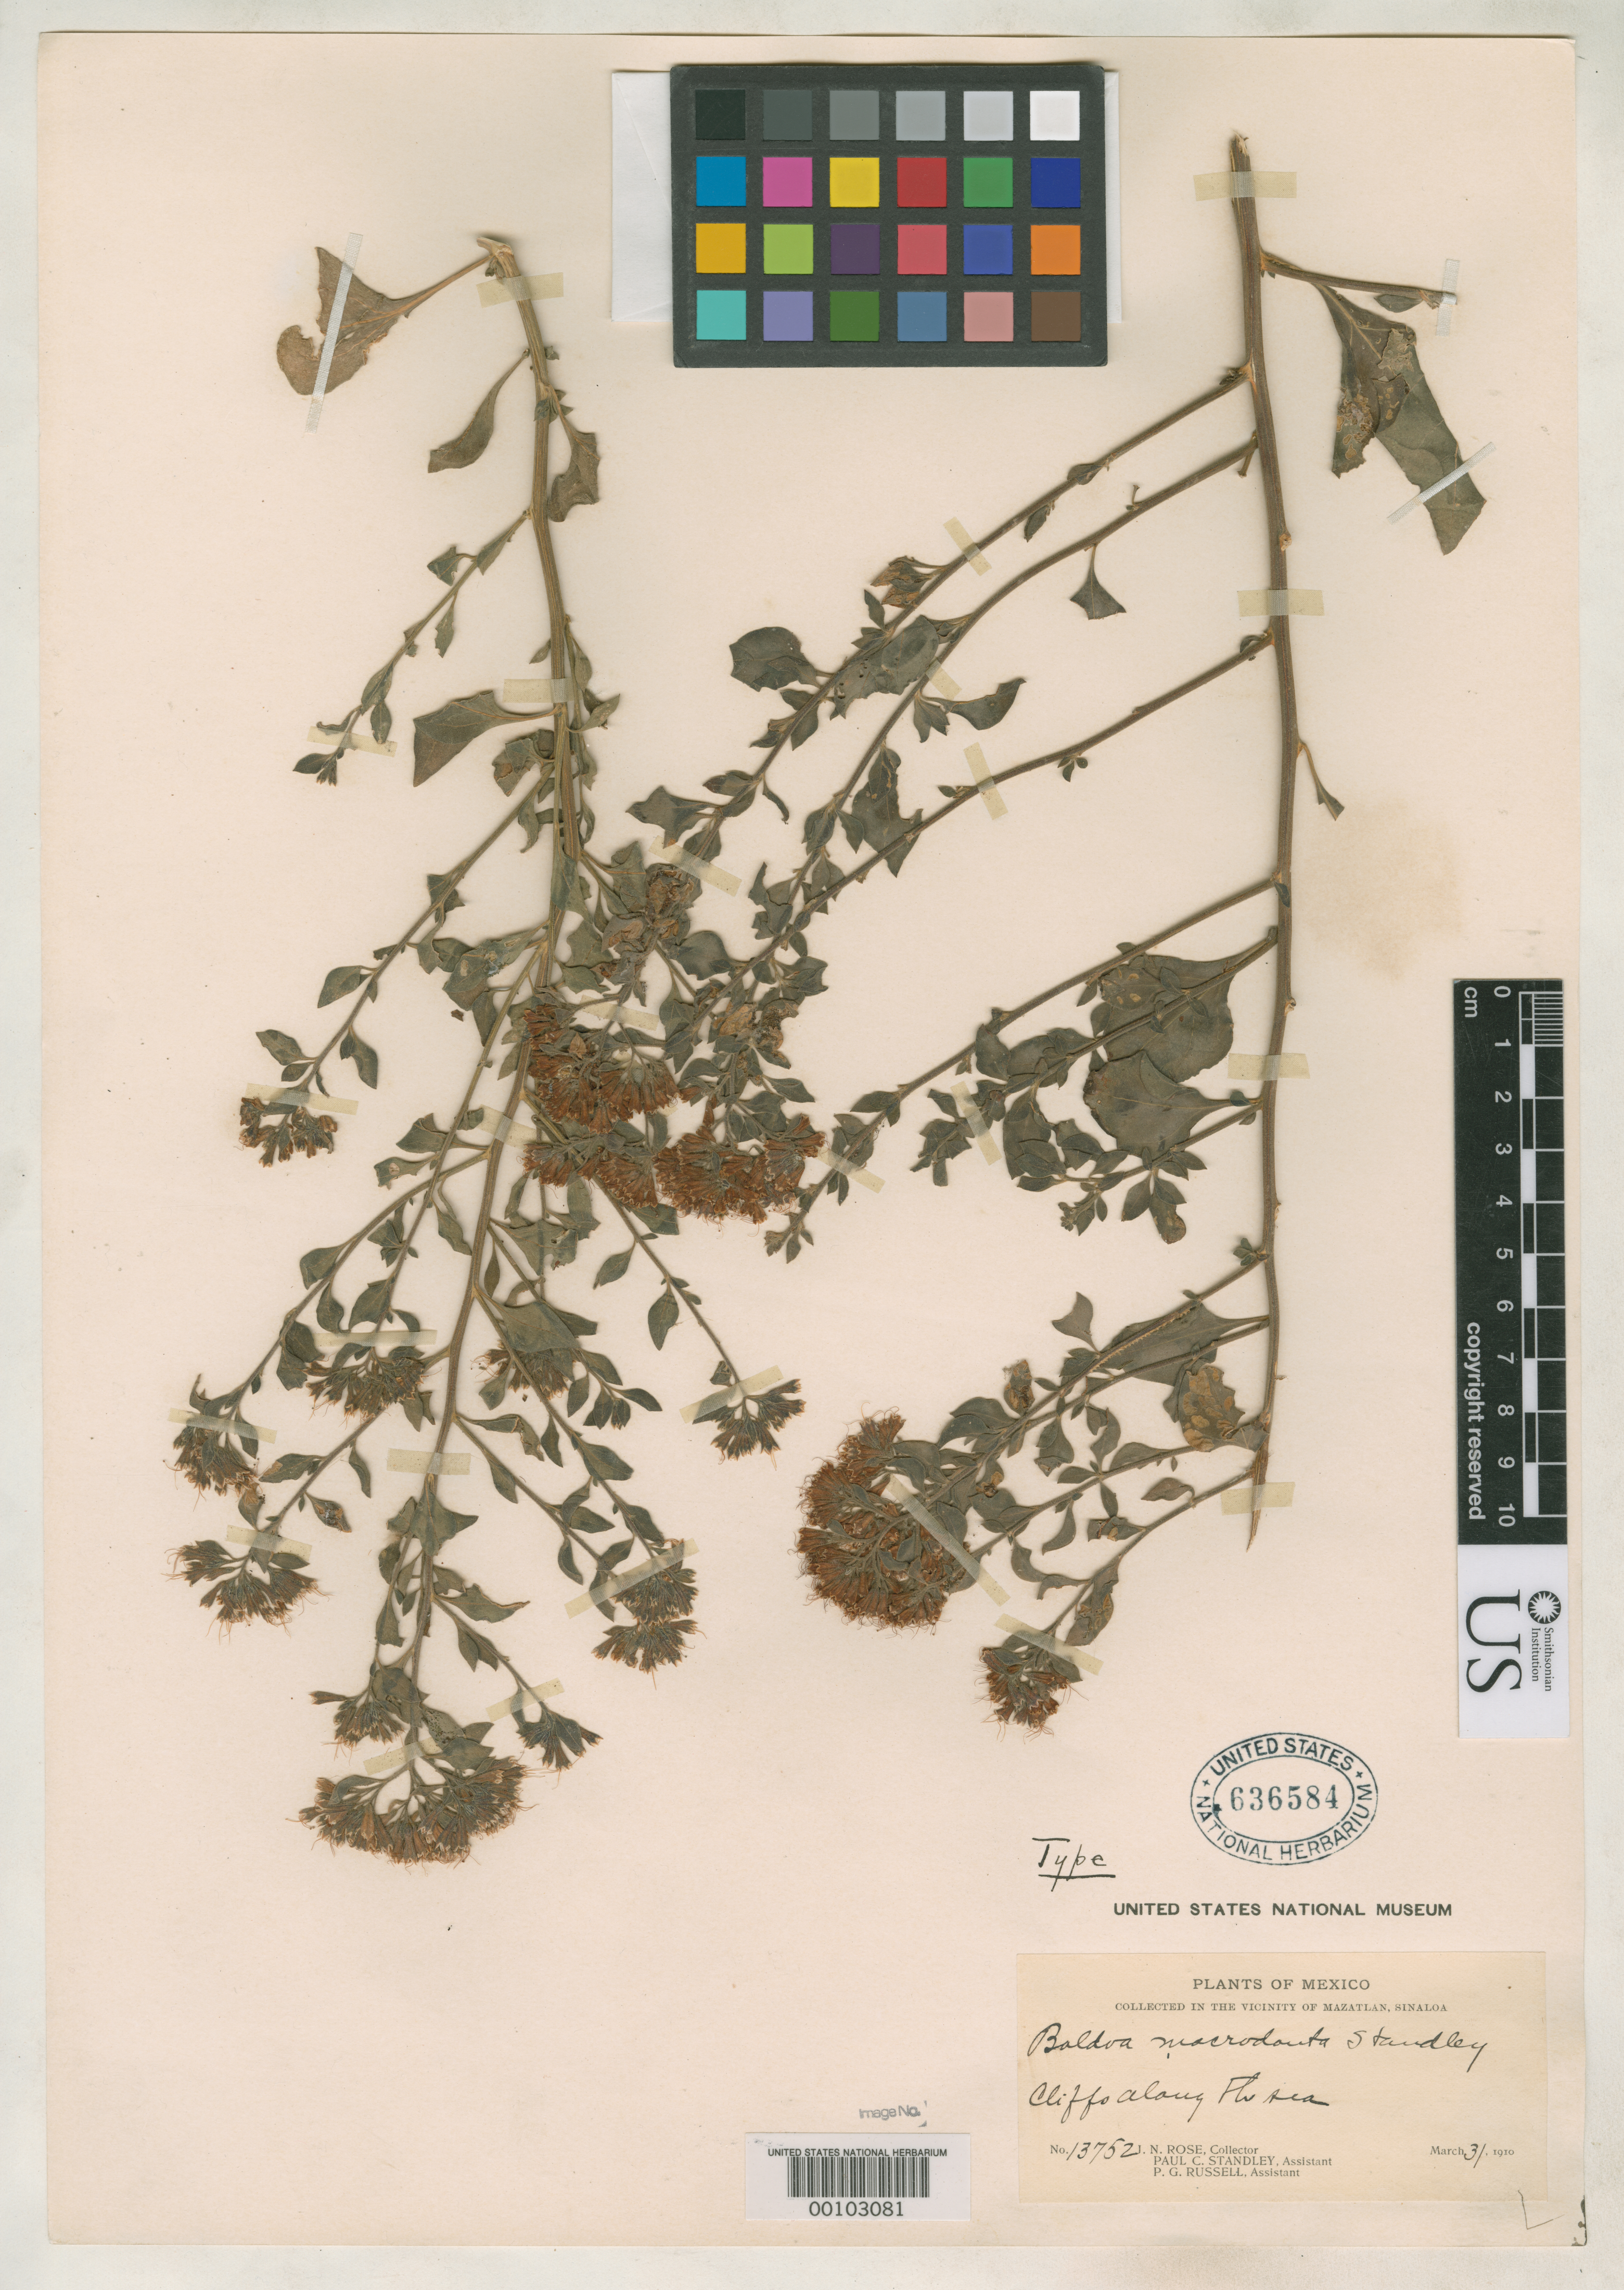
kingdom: Plantae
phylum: Tracheophyta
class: Magnoliopsida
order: Caryophyllales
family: Nyctaginaceae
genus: Salpianthus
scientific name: Salpianthus macrodontus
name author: Standl.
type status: Holotype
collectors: J. N. Rose, P. C. Standley & P. G. Russell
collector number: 13752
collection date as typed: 31 Mar 1910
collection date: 1910-03-31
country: Mexico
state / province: Sinaloa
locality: Mazatlan.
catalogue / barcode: US 636584